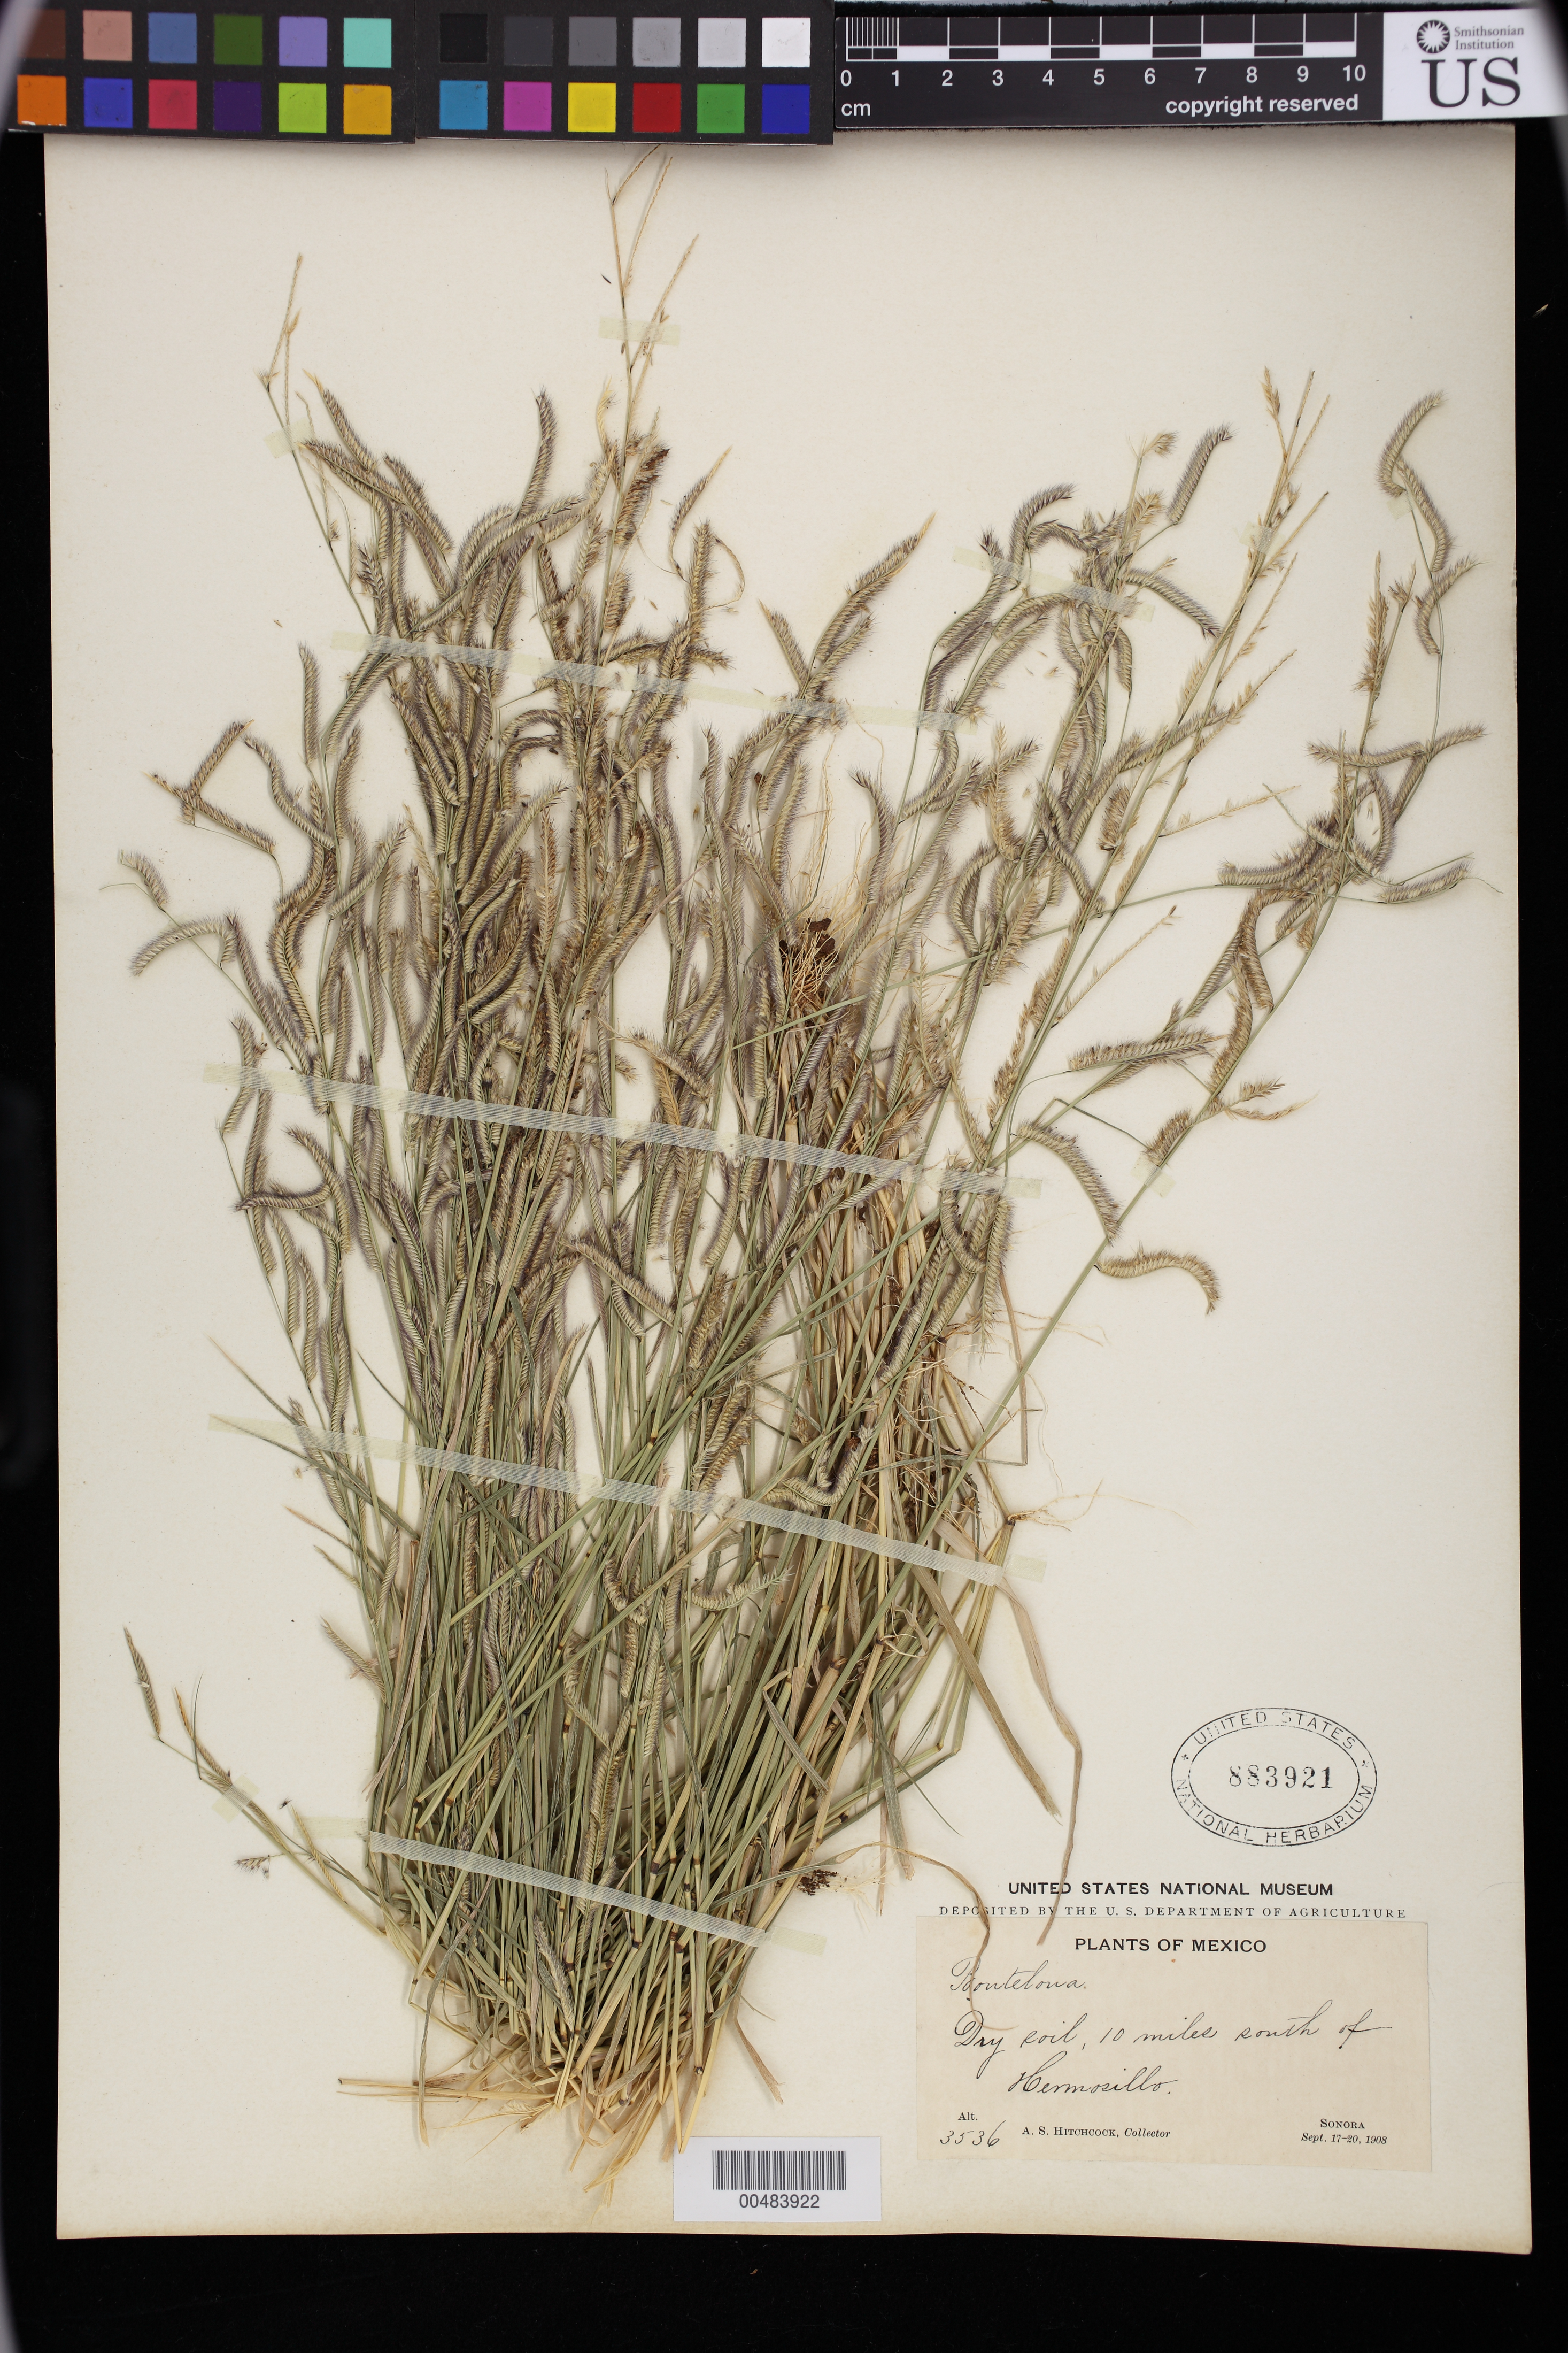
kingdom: Plantae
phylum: Tracheophyta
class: Liliopsida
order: Poales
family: Poaceae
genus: Bouteloua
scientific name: Bouteloua rothrockii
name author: Vasey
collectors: A. S. Hitchcock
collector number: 3536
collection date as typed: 17 Sep 1908 to 20 Sep 1908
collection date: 1908-09-17/1908-09-20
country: Mexico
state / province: Sonora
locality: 10 mi S of Hermosillo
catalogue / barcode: US 883921